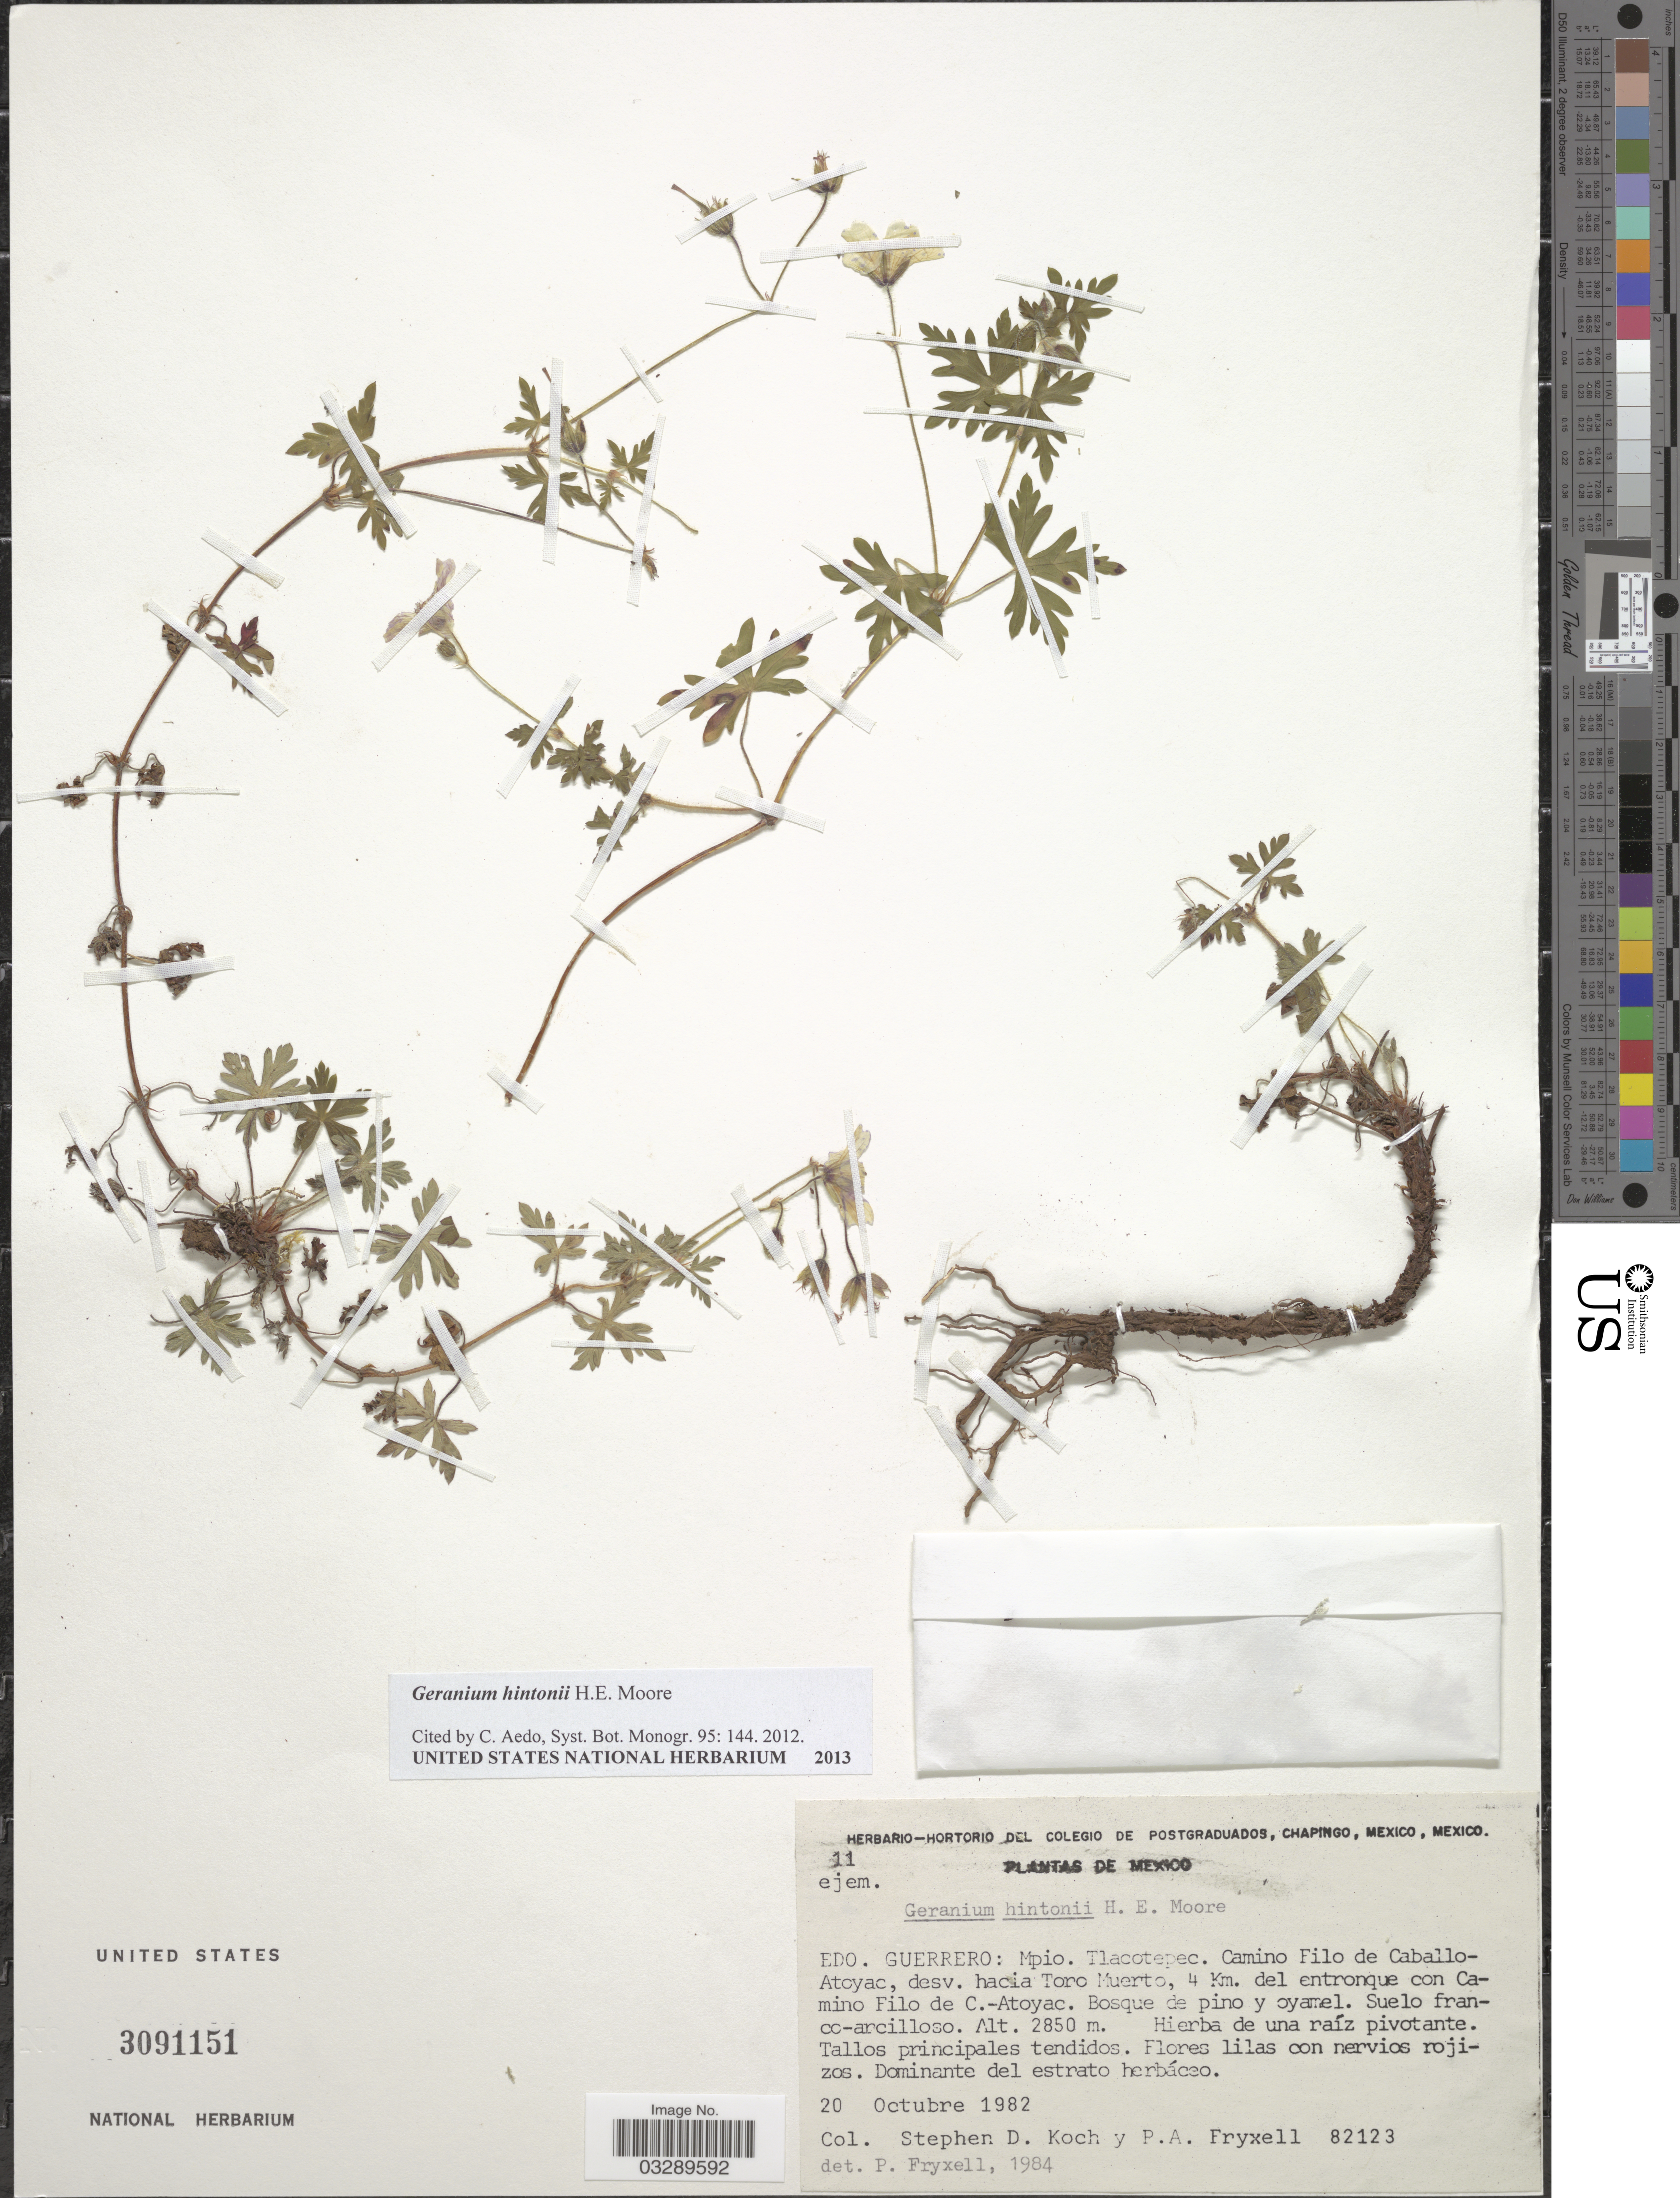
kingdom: Plantae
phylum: Tracheophyta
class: Magnoliopsida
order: Geraniales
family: Geraniaceae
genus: Geranium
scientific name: Geranium hintonii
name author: H.E. Moore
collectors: S. D. Koch & P. A. Fryxell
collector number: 82123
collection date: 1982-10-20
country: Mexico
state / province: Guerrero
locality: Edo. Guerrero: Mpio. Tlacotepec. Camino Filo de Caballo-Atoyac, desv. hacia Toro Muerto, 4 Km. del entronque con Camino Filo de C.-Atoyac.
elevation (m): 2850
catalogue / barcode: US 3091151